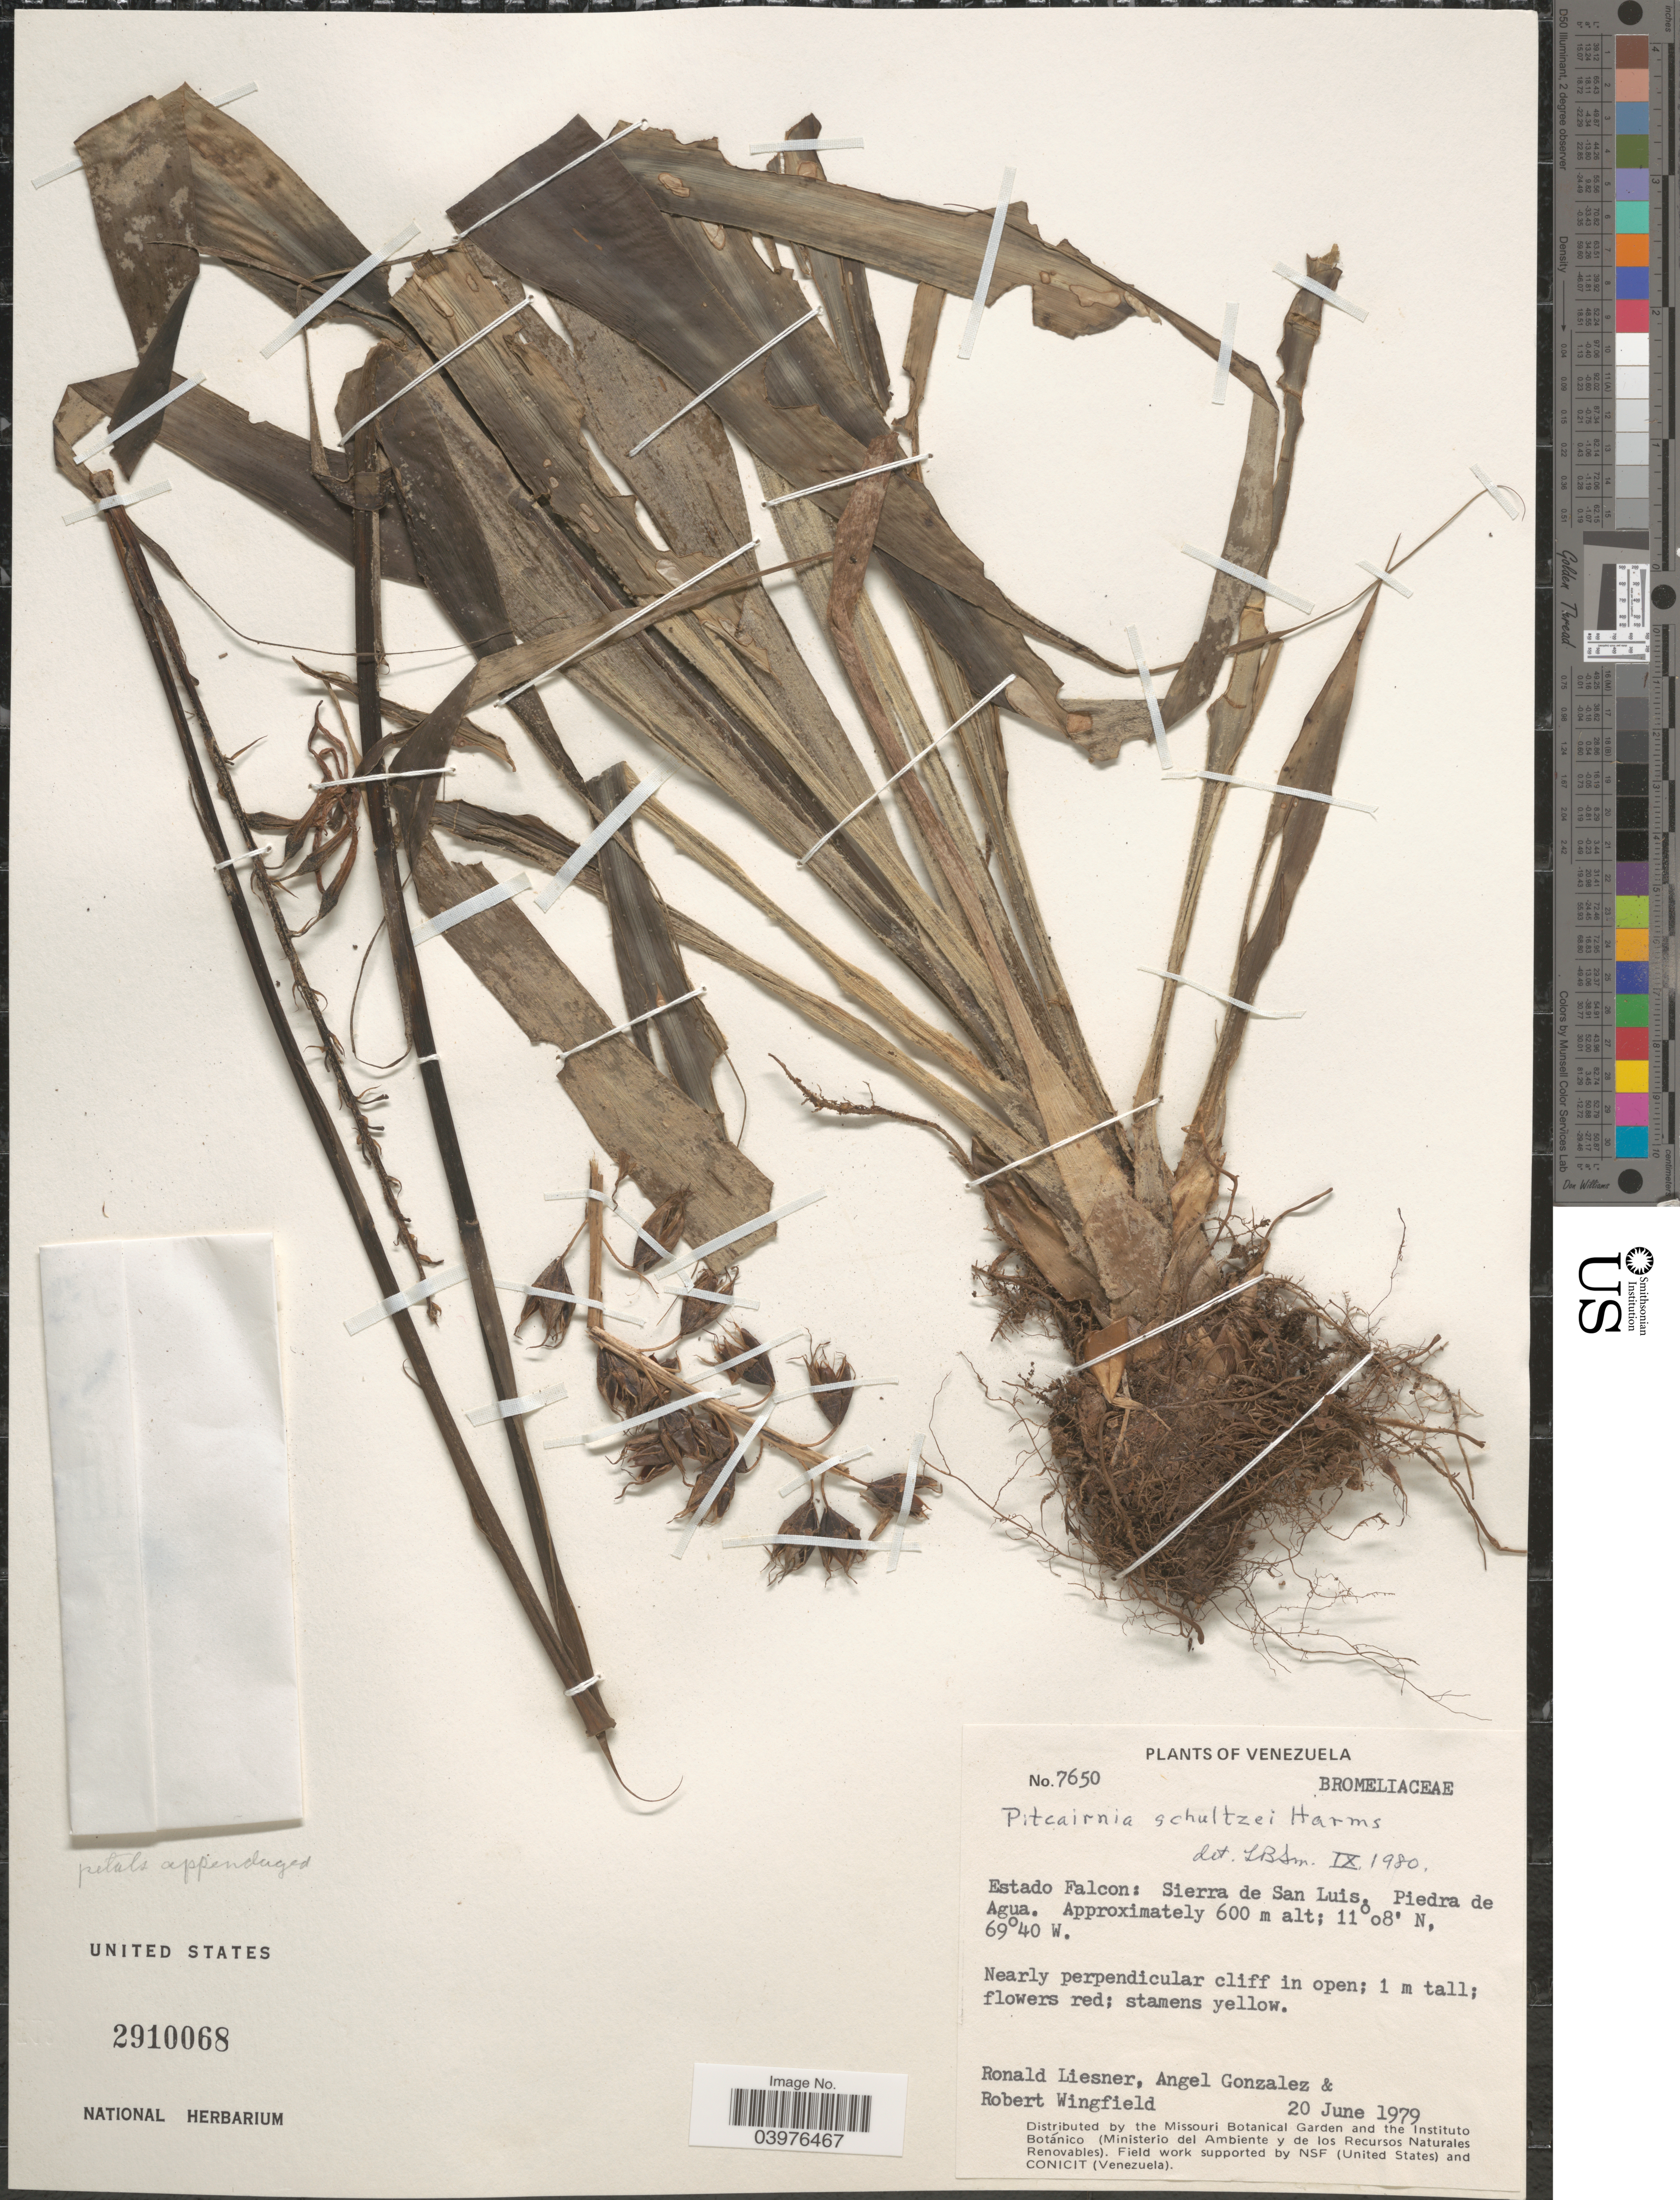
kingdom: Plantae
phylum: Tracheophyta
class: Liliopsida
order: Poales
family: Bromeliaceae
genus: Pitcairnia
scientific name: Pitcairnia schultzei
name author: Harms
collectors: R. L. Liesner, A. C. González & R. C. Wingfield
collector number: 7650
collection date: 1979-06-20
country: Venezuela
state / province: Falcon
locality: Sierra de San Luis. Piedra de Agua.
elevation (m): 600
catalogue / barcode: US 2910068